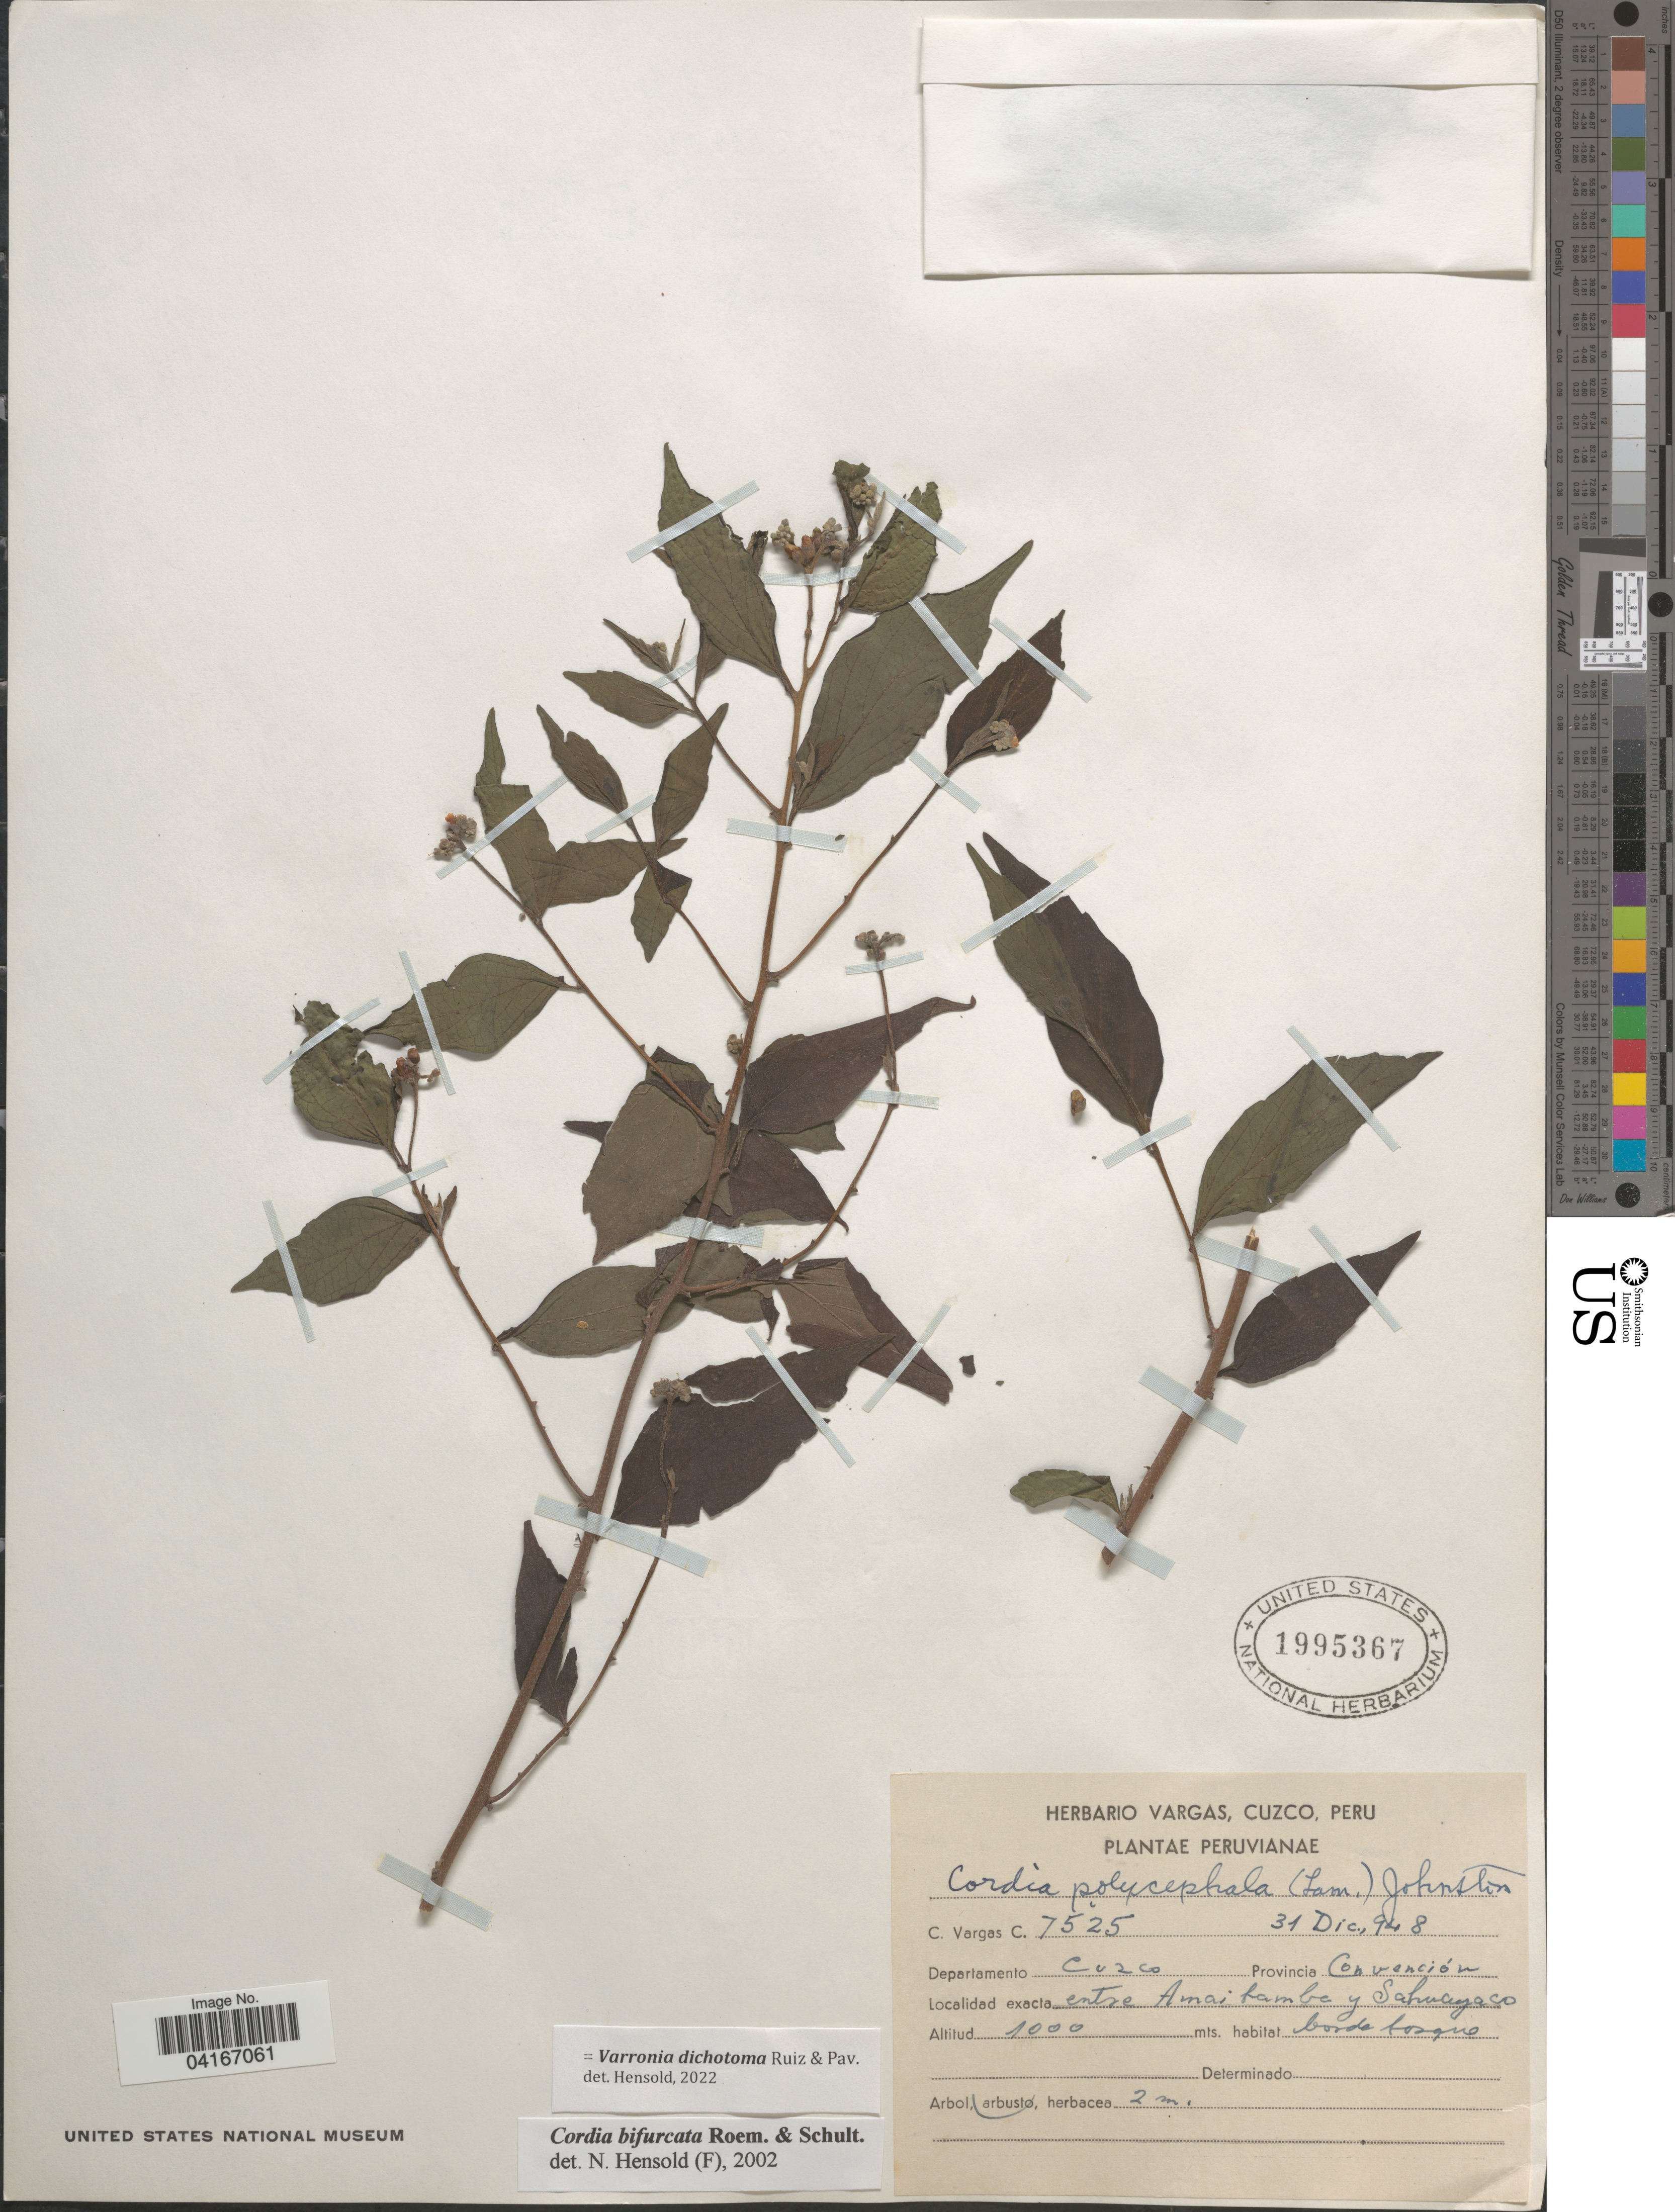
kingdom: Plantae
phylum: Tracheophyta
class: Magnoliopsida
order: Boraginales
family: Cordiaceae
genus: Varronia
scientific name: Varronia dichotoma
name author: Ruiz & Pav.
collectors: C. Vargas Calderón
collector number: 7525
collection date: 1948-12-31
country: Peru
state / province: Cusco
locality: Departamento Cuzco. Provincia Convención. Entre Amaibamba y Sahuayaco.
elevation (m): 1000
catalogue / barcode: US 1995367